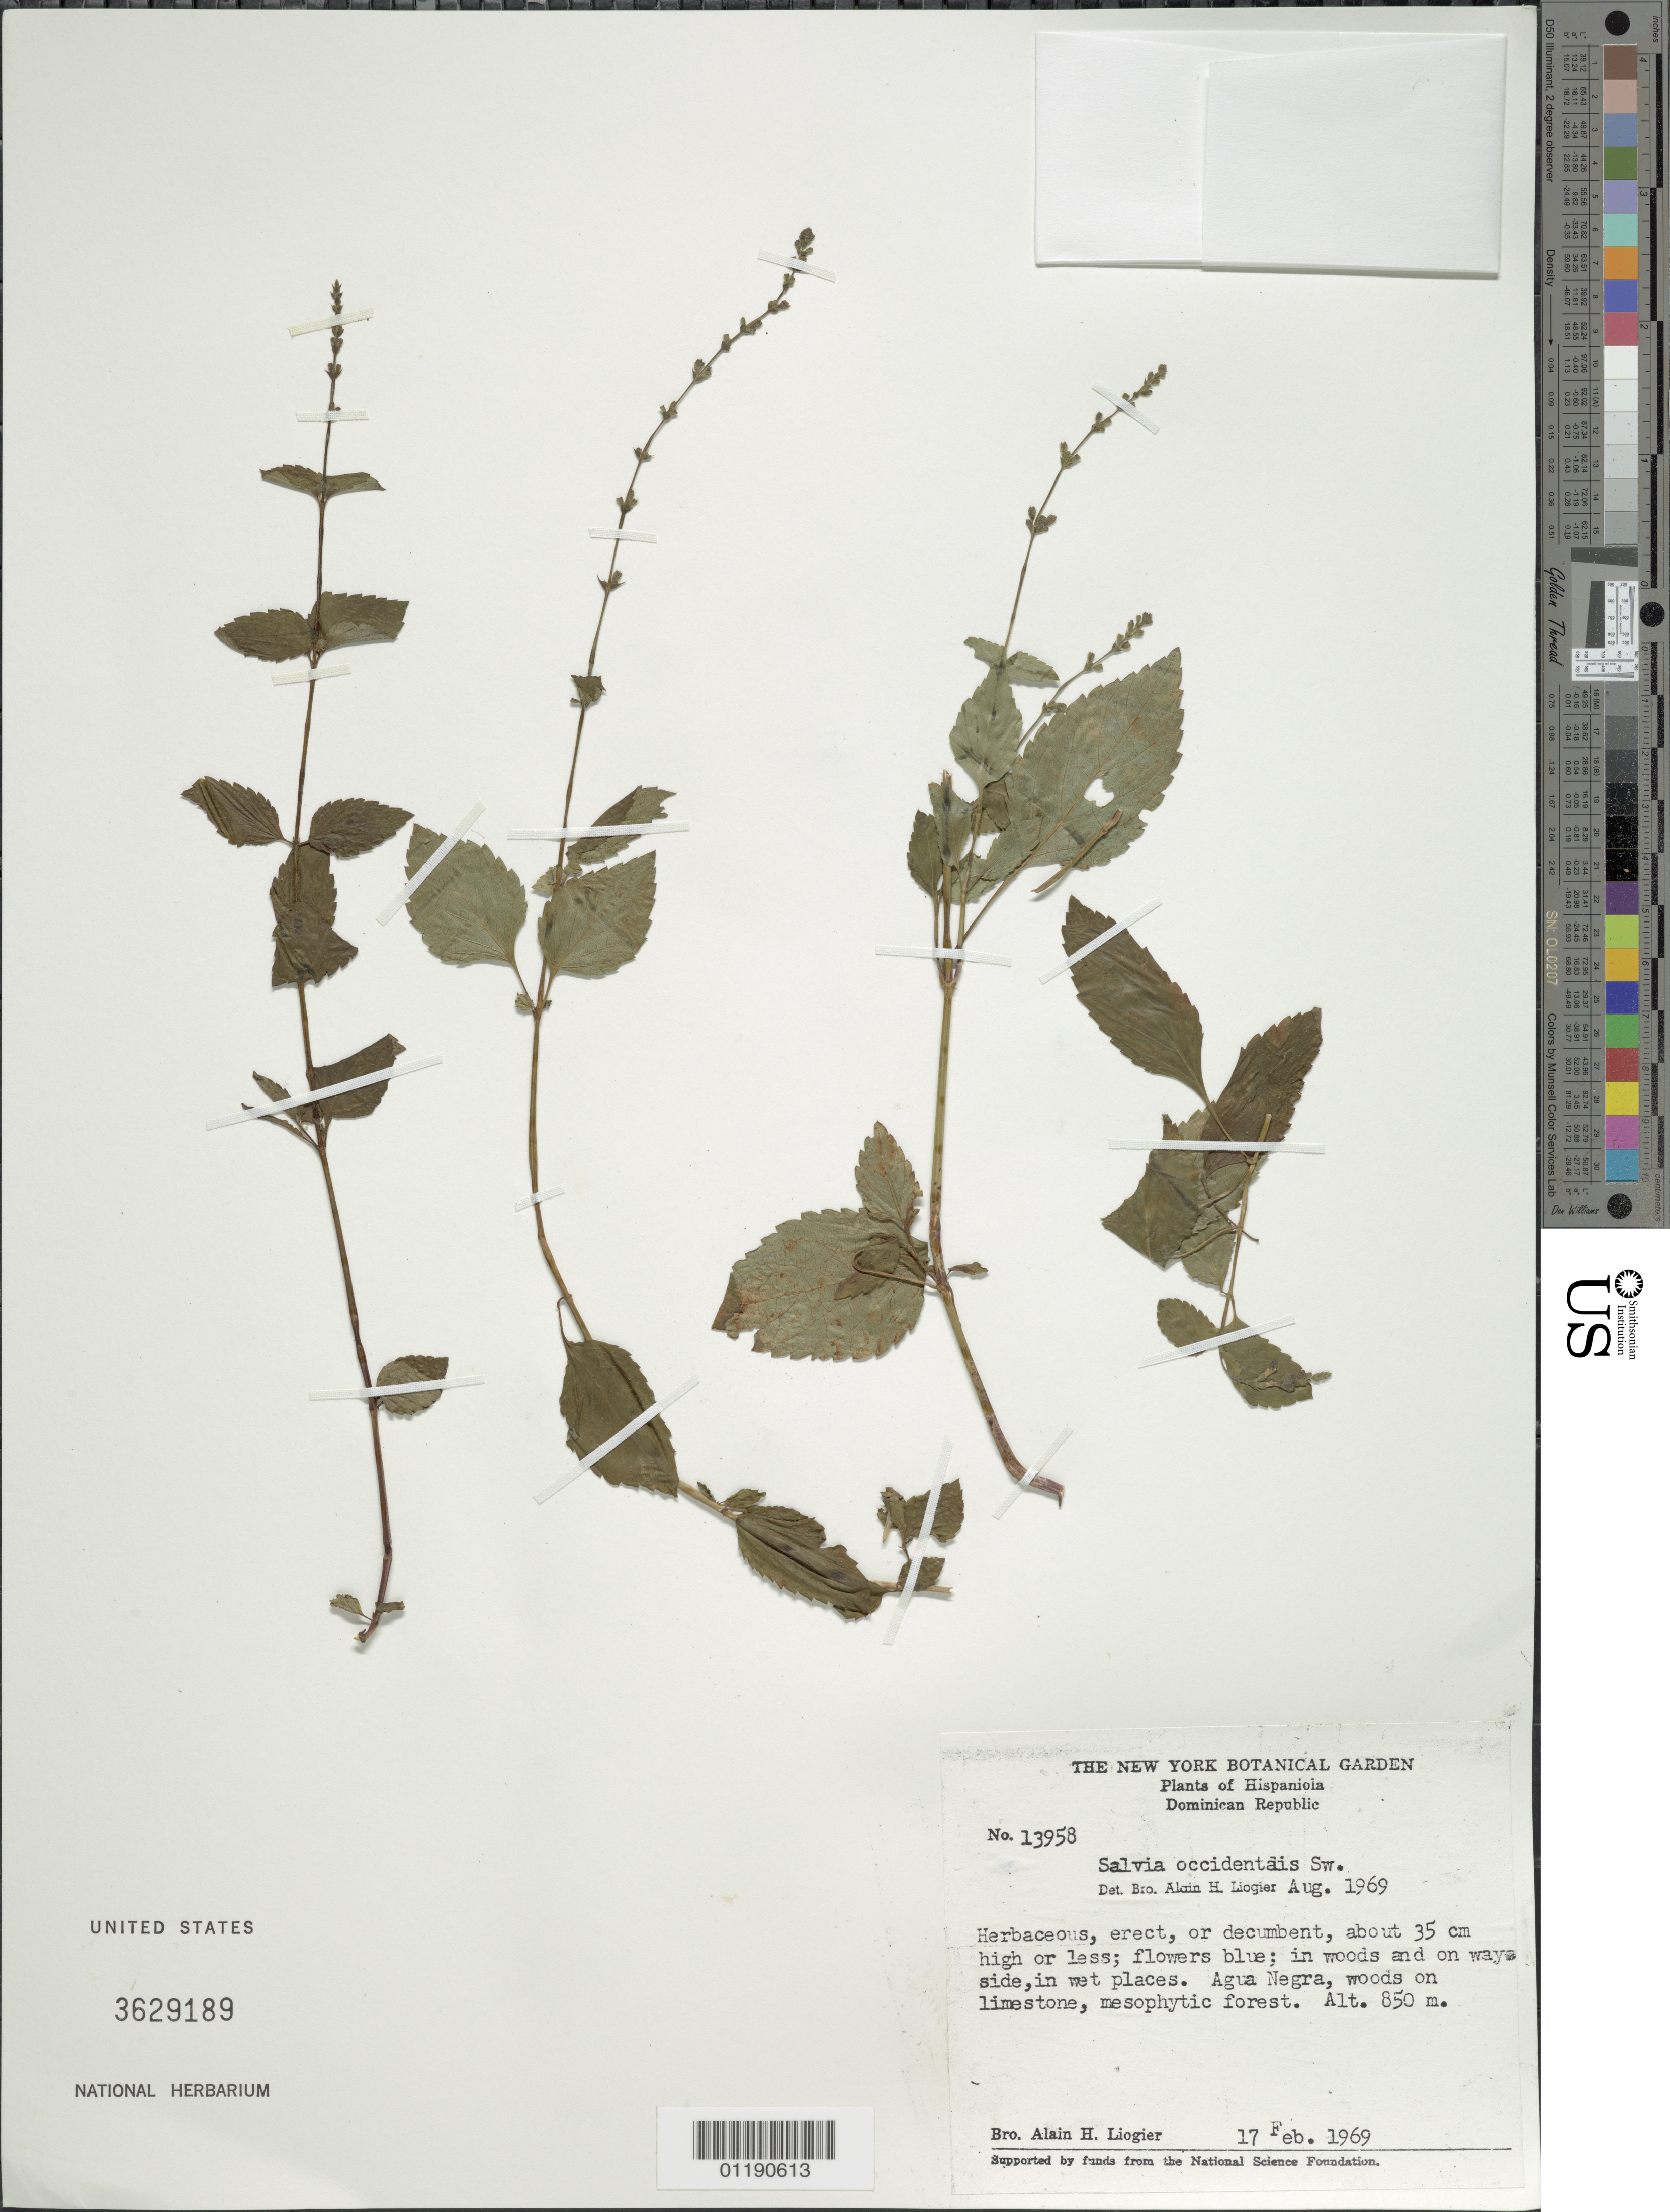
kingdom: Plantae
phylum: Tracheophyta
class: Magnoliopsida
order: Lamiales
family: Lamiaceae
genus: Salvia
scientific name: Salvia occidentalis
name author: Sw.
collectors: A. H. Liogier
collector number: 13958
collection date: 1969-02-17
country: Dominican Republic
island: Hispaniola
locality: Agua Negra.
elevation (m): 850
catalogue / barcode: US 3629189